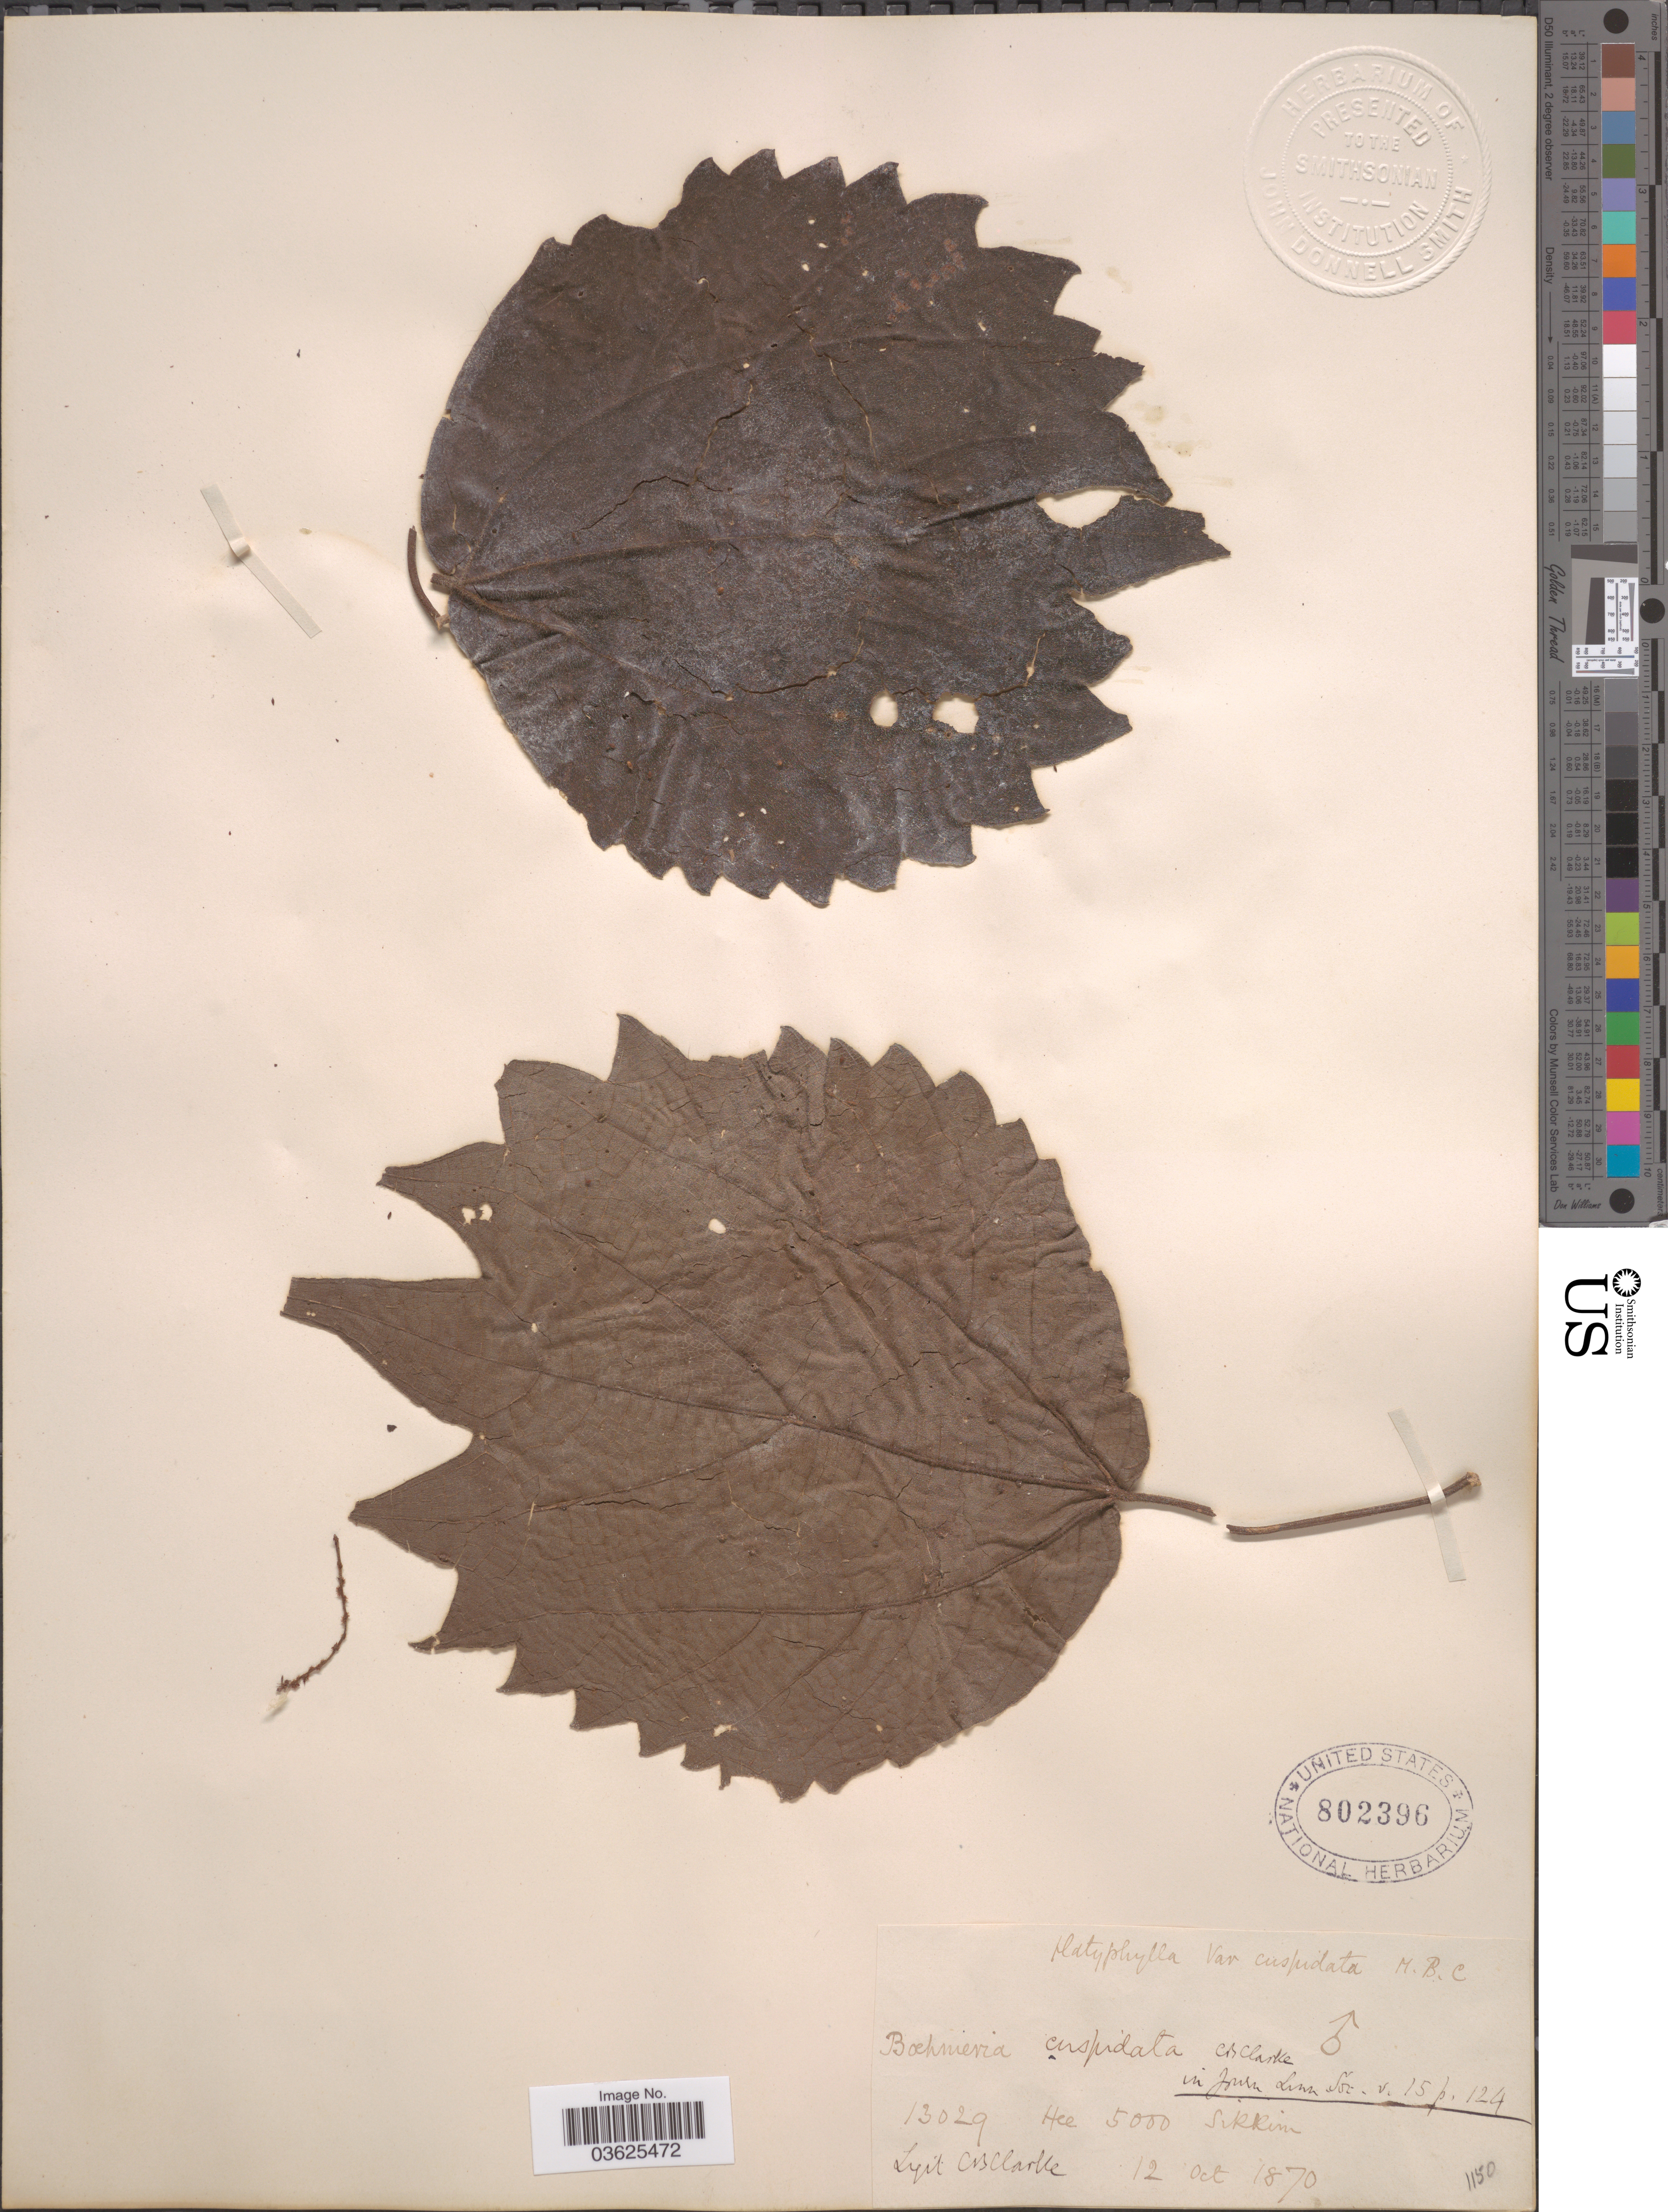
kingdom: Plantae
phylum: Tracheophyta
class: Magnoliopsida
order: Rosales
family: Urticaceae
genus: Boehmeria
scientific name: Boehmeria cuspidata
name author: Wedd.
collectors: B. Clarke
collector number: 13029/1150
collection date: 1870-10-12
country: India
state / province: Sikkim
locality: Hee.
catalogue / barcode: US 802396